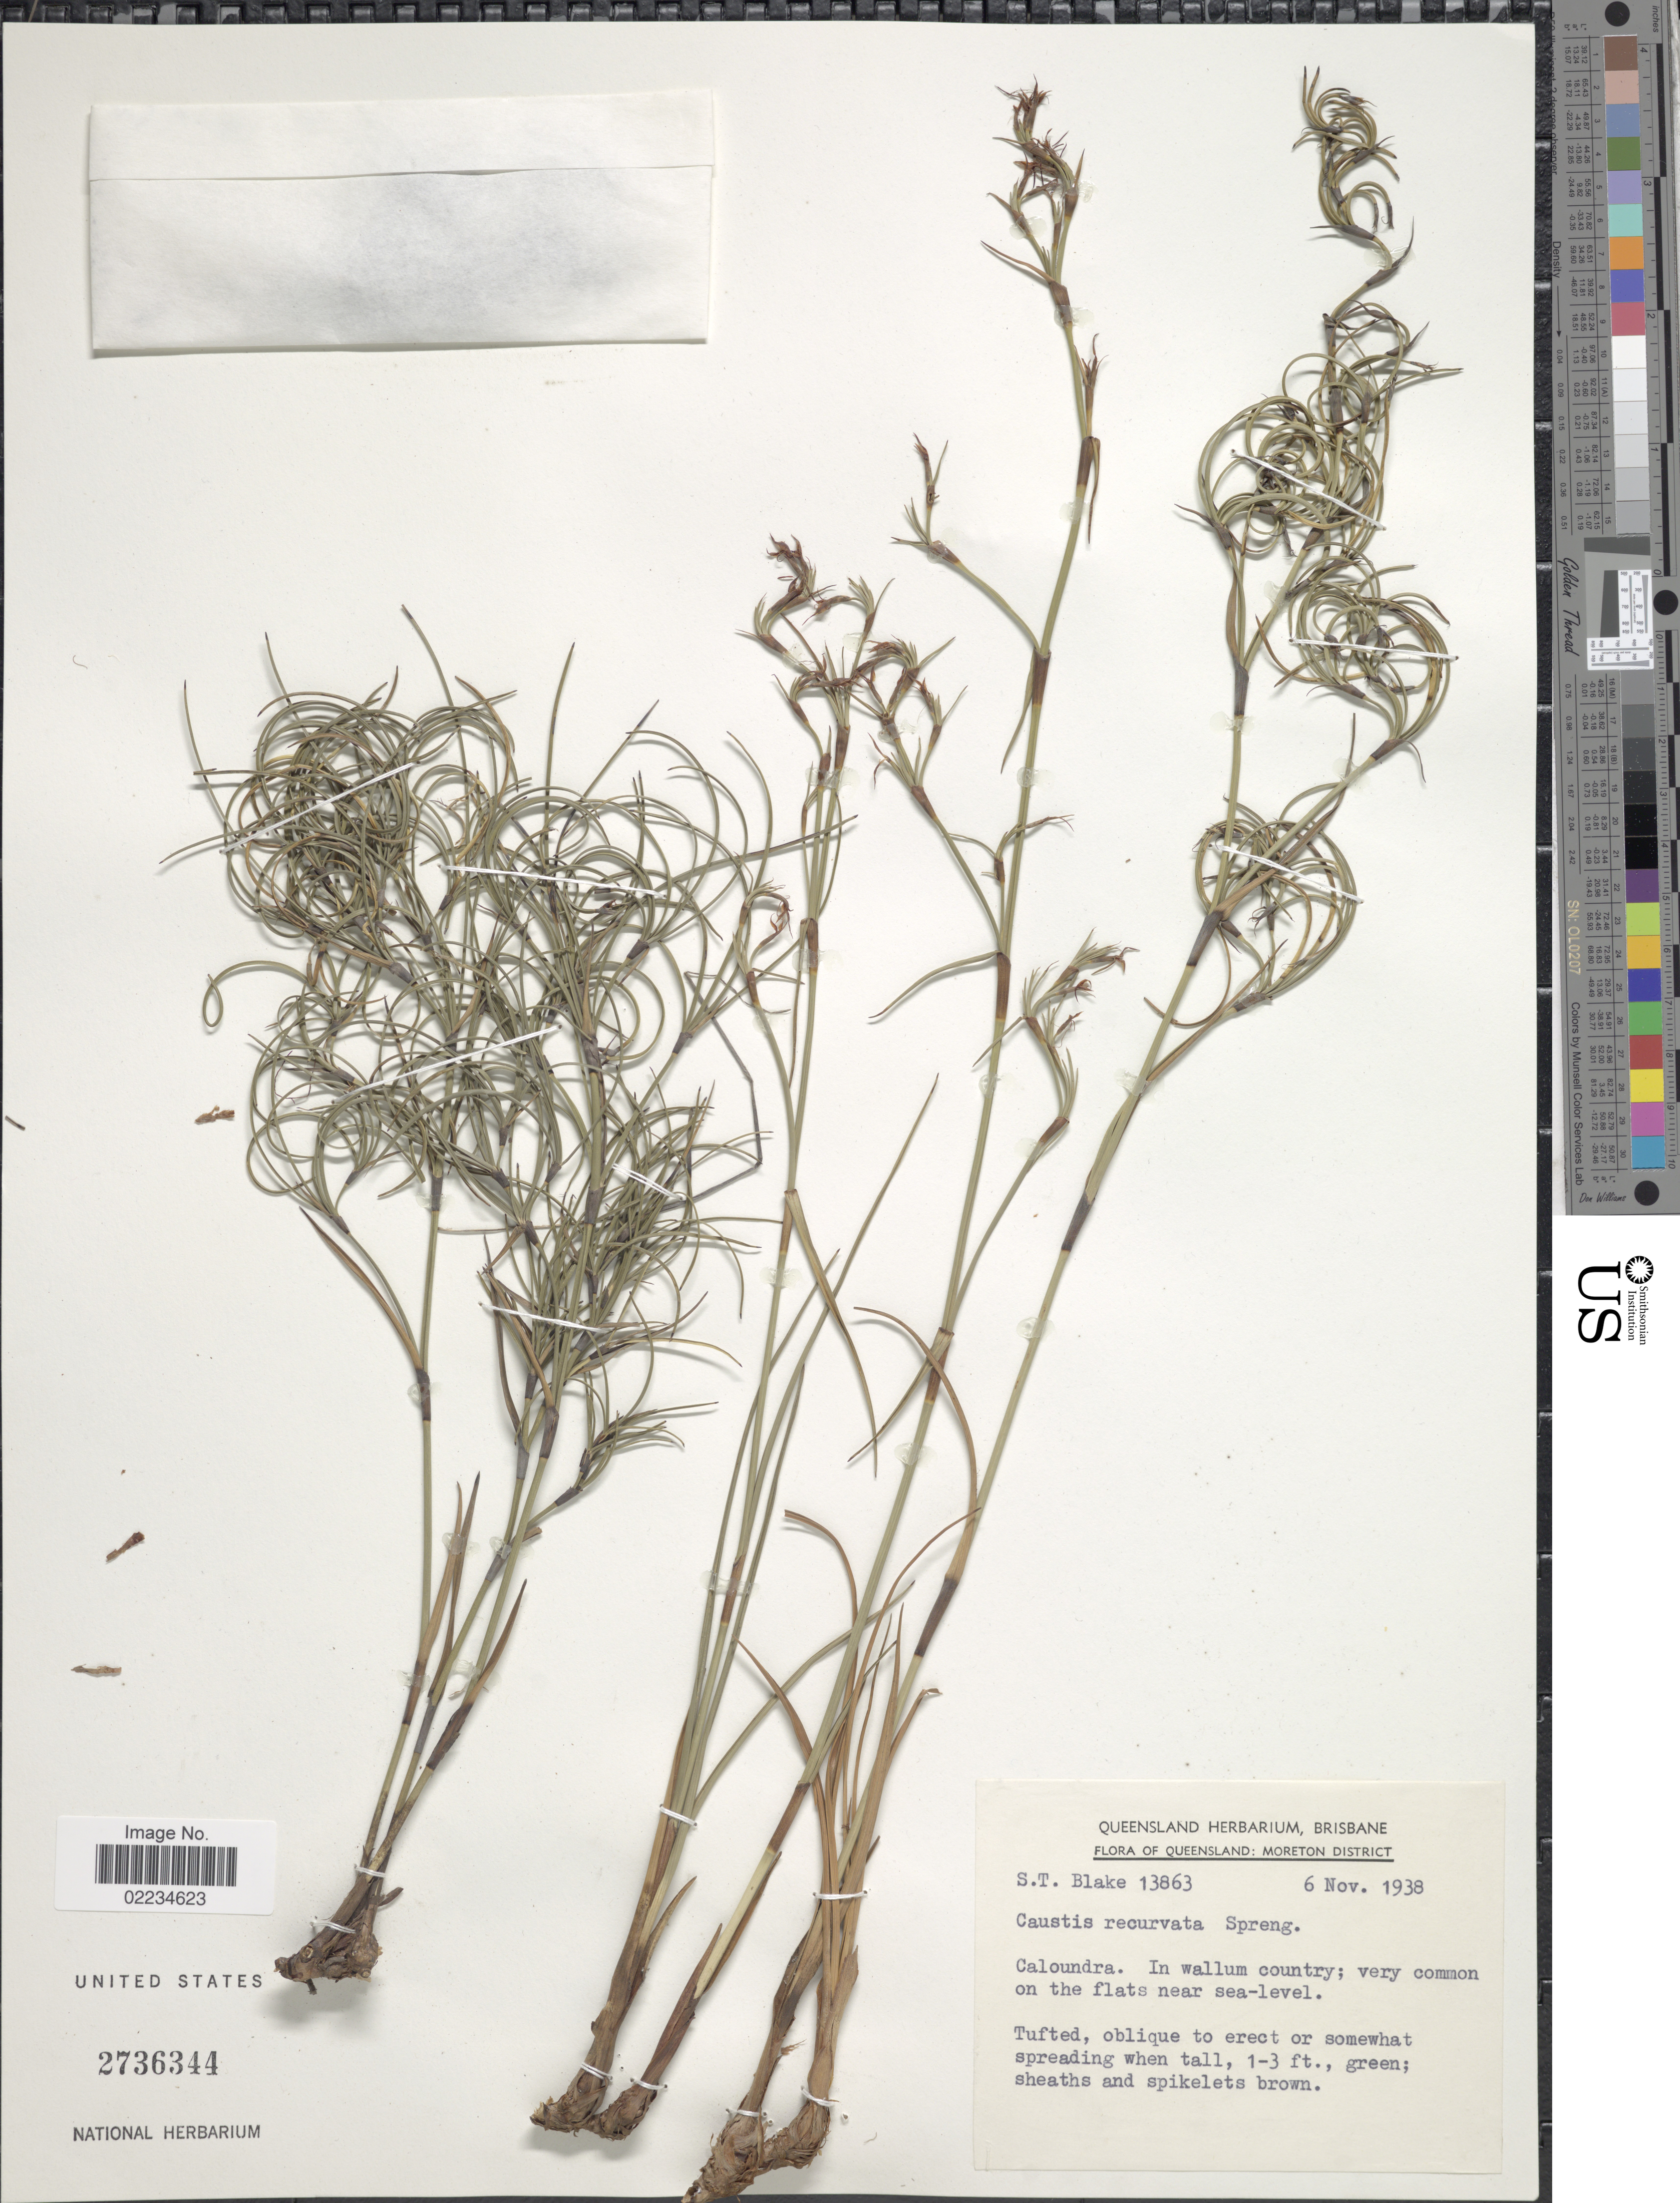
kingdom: Plantae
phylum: Tracheophyta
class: Liliopsida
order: Poales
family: Cyperaceae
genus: Caustis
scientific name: Caustis recurvata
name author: Spreng.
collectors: S. T. Blake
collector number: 13863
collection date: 1938-11-06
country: Australia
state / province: Queensland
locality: Moreton District, Caloundra. In wallum country; very common on the flat near sea level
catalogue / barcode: US 2736344